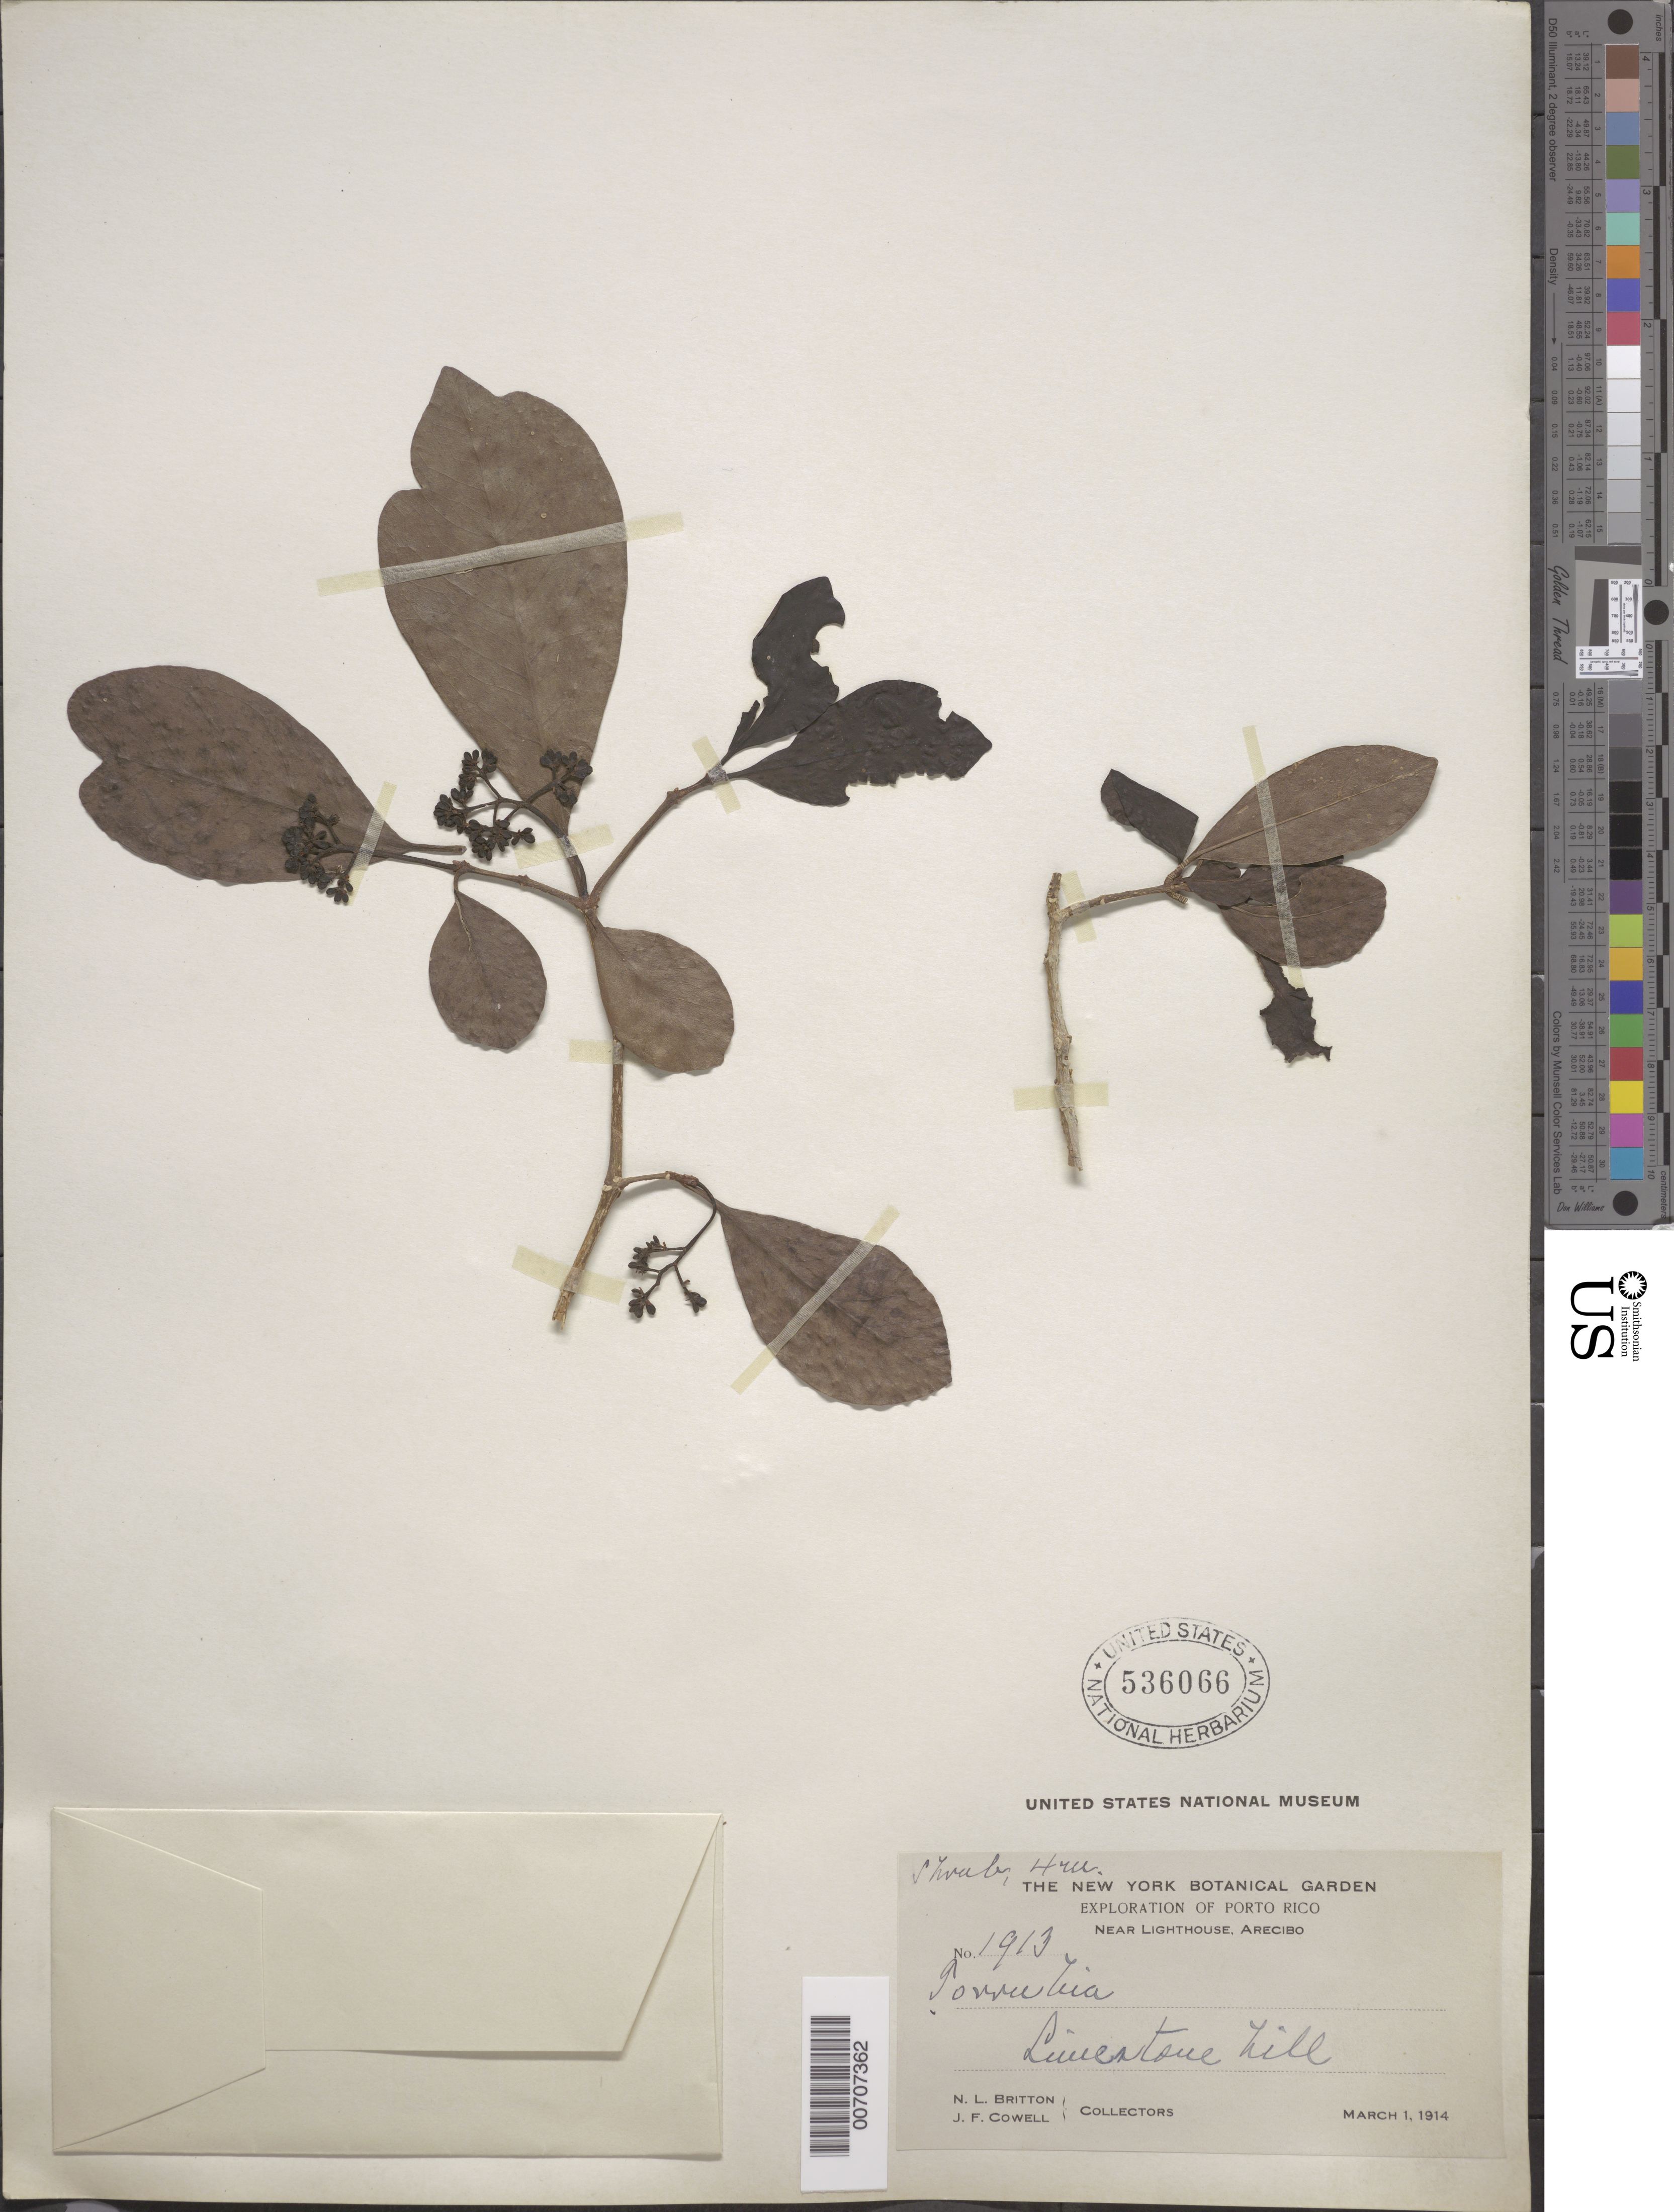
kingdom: Plantae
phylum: Tracheophyta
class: Magnoliopsida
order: Caryophyllales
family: Nyctaginaceae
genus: Guapira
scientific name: Guapira fragrans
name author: (Dum. Cours.) Little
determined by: Strong, Mark T., (BOT), Smithsonian Institution - National Museum of Natural History (UNITED STATES)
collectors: N. Britton & J. F. Cowell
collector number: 1913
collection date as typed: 01 Mar 1914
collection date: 1914-03-01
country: Puerto Rico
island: Greater Antilles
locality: Arecibo, near Lighthouse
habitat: Limestone hill.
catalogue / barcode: US 536066